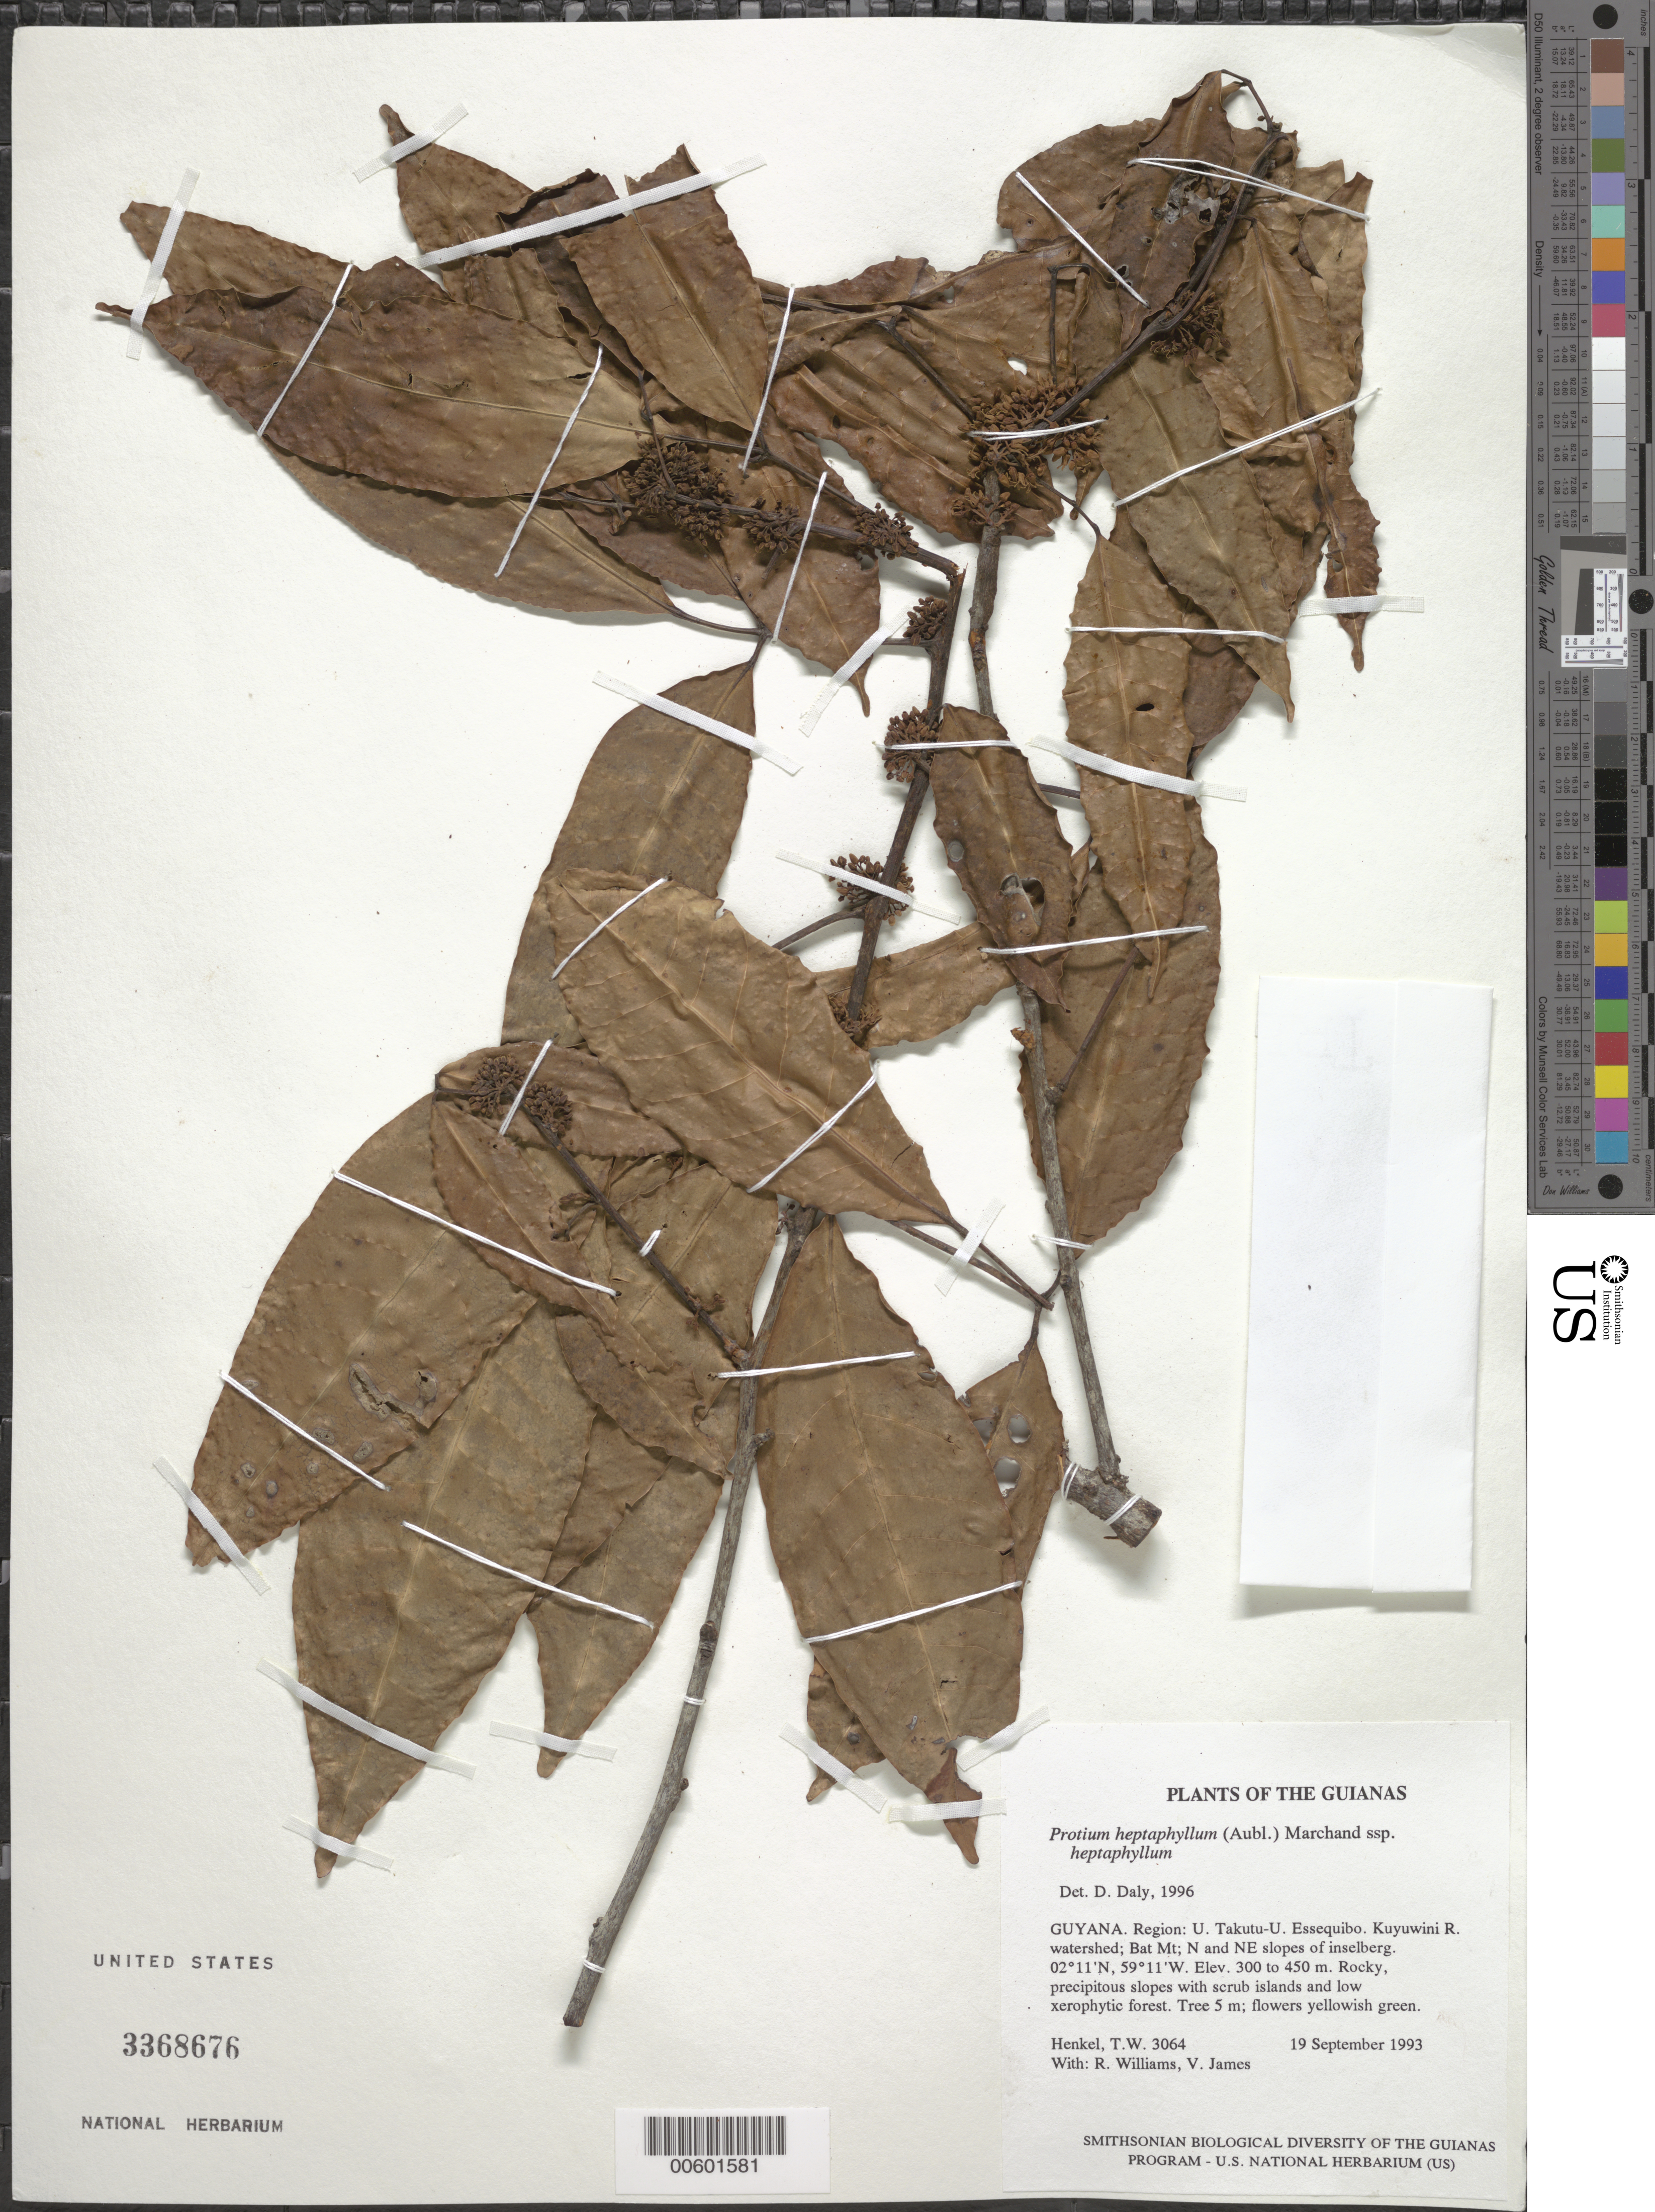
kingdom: Plantae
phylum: Tracheophyta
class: Magnoliopsida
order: Sapindales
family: Burseraceae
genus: Protium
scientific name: Protium heptaphyllum subsp. heptaphyllum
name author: (Aubl.) Marchand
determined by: Daly, D. C.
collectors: T. Henkel, R. Williams & V. James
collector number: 3064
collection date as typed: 19 September 1993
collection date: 1993-09-19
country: Guyana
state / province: U. Takutu-U. Essequibo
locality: Kuyuwini R. watershed; Bat Mt; N and NE slopes of inselberg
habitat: Rocky, precipitous slopes with scrub islands and low xerophytic forest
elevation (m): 300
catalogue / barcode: US 3368676